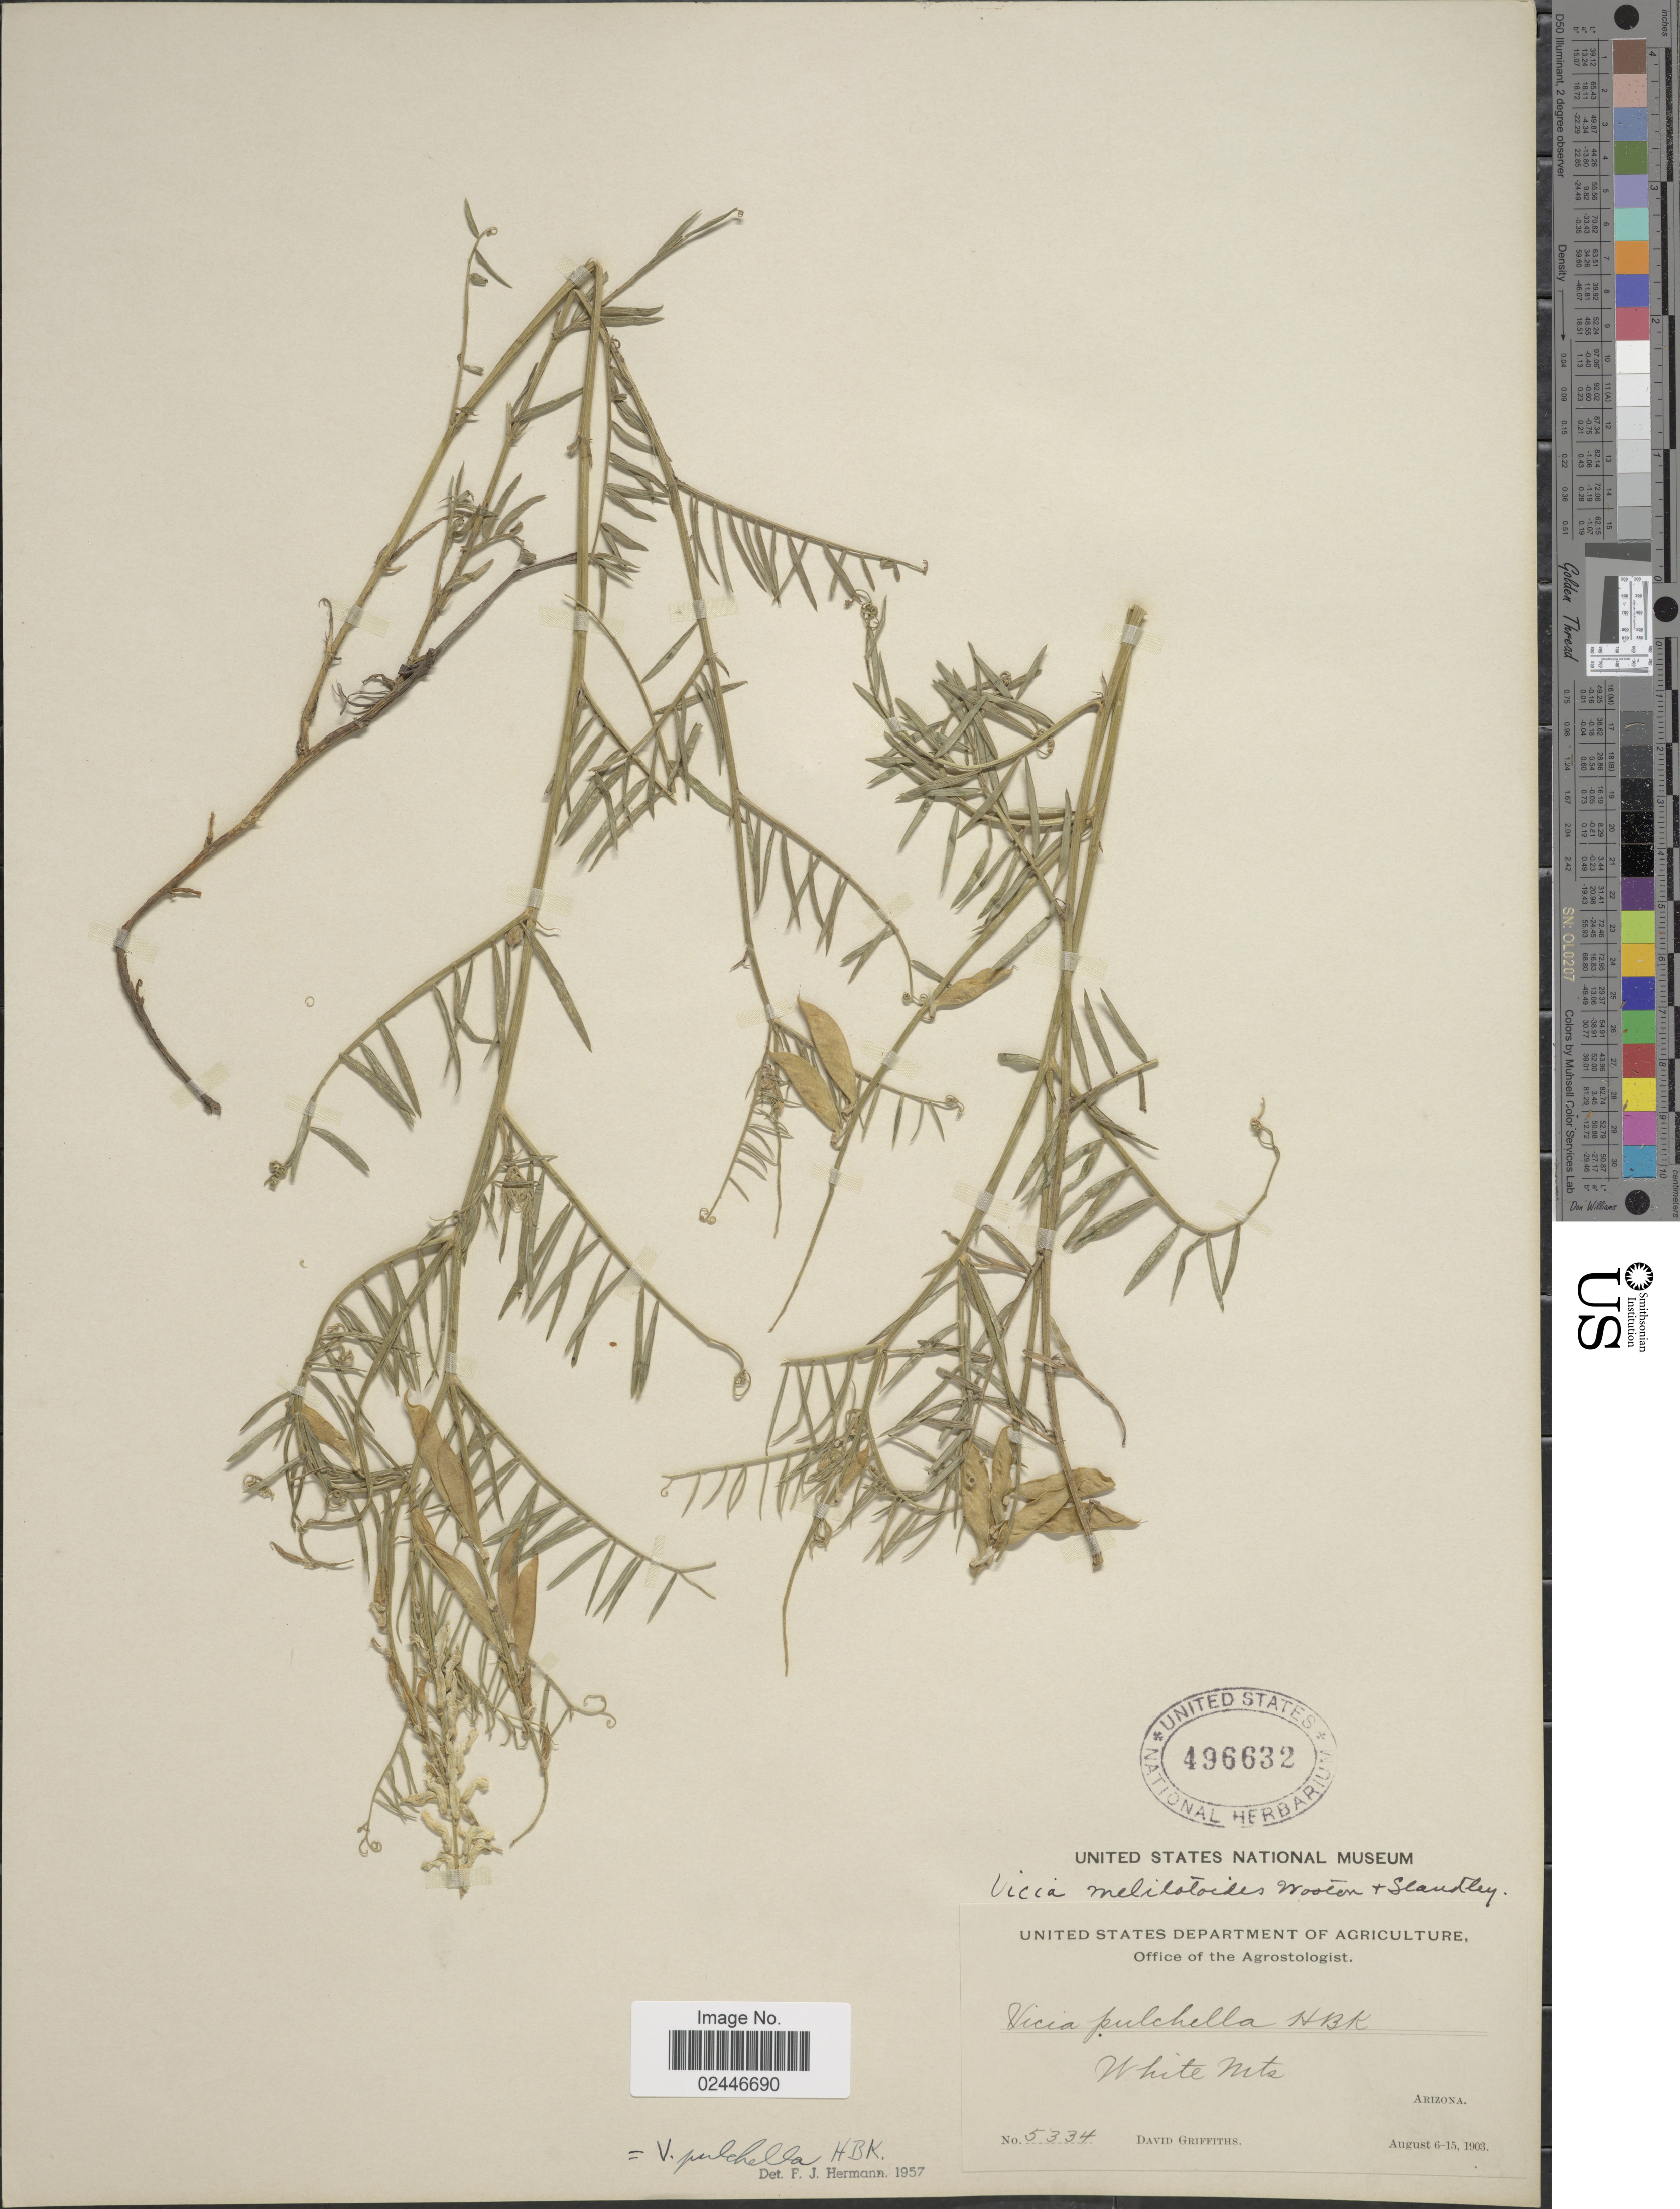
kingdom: Plantae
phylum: Tracheophyta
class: Magnoliopsida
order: Fabales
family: Fabaceae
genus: Vicia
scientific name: Vicia pulchella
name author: Kunth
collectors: D. Griffiths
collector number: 5334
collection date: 1903-08-06/1903-08-15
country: United States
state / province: Arizona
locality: White Mts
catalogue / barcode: US 496632